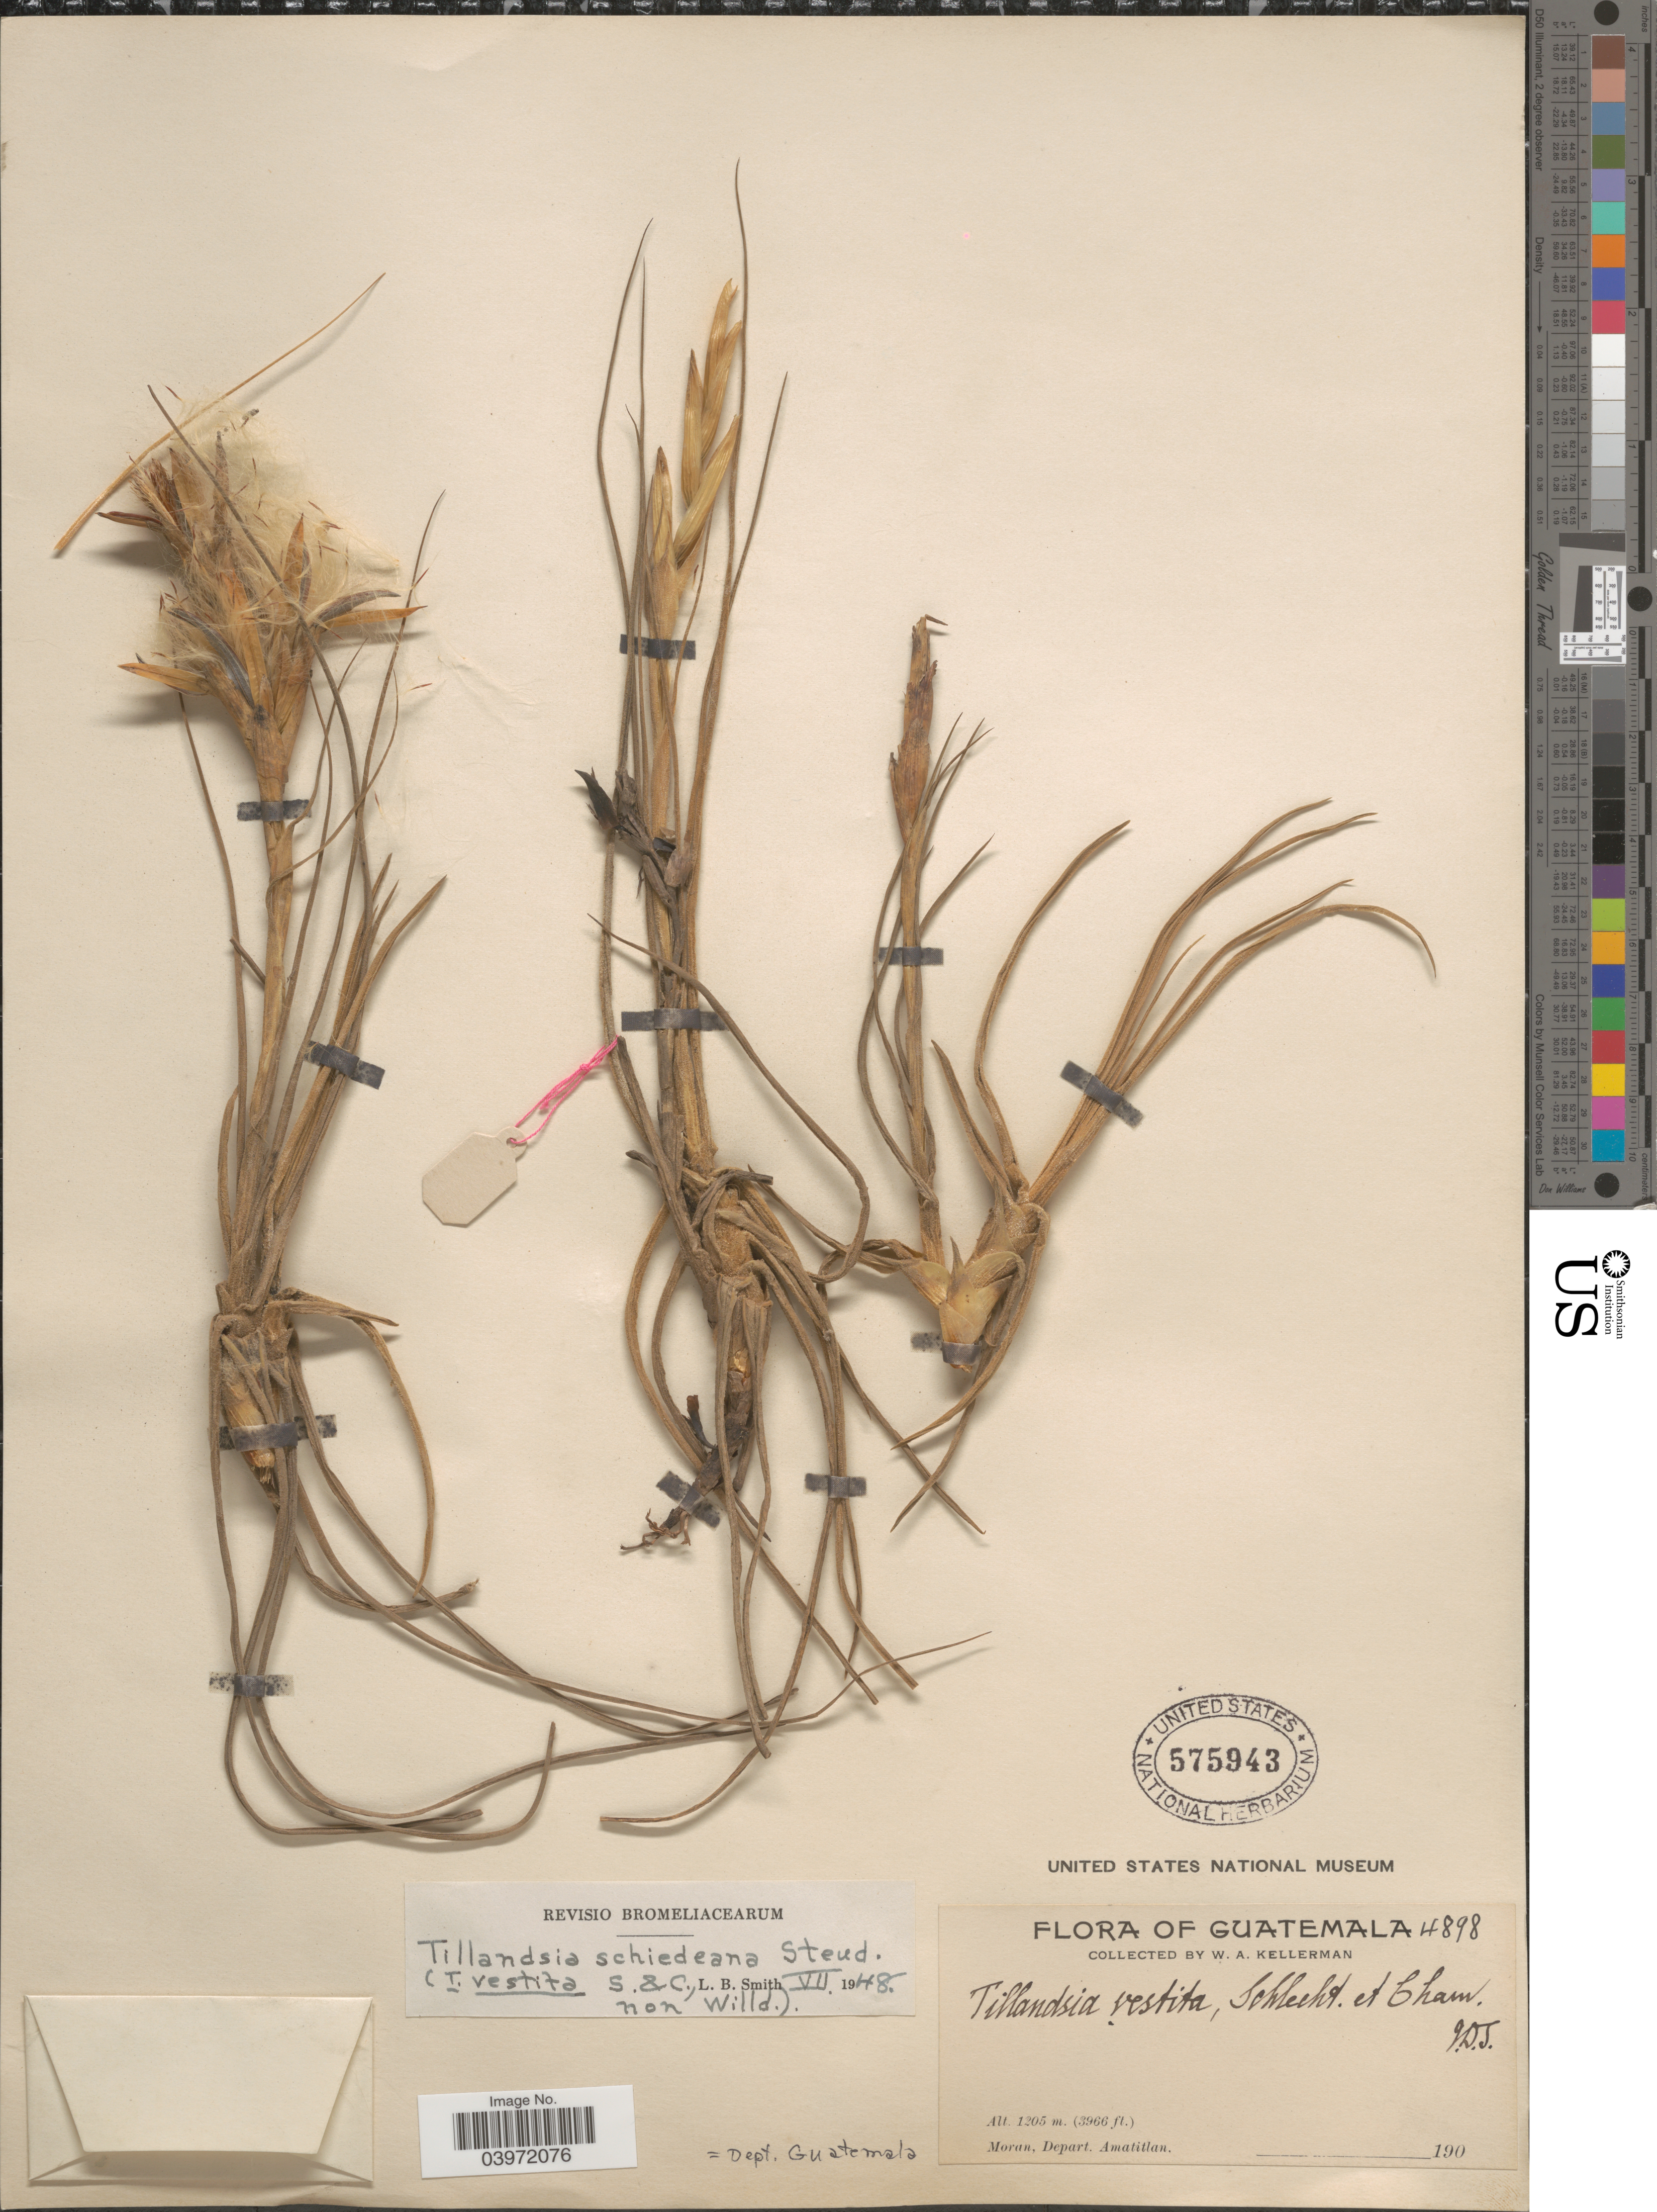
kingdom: Plantae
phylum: Tracheophyta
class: Liliopsida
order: Poales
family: Bromeliaceae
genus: Tillandsia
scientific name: Tillandsia schiedeana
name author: Steud.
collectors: W. Kellerman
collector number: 4898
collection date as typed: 190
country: Guatemala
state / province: Guatemala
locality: Dept. Guatemala. Moran, Depart. Amatitlan.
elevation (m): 1205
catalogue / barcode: US 575943